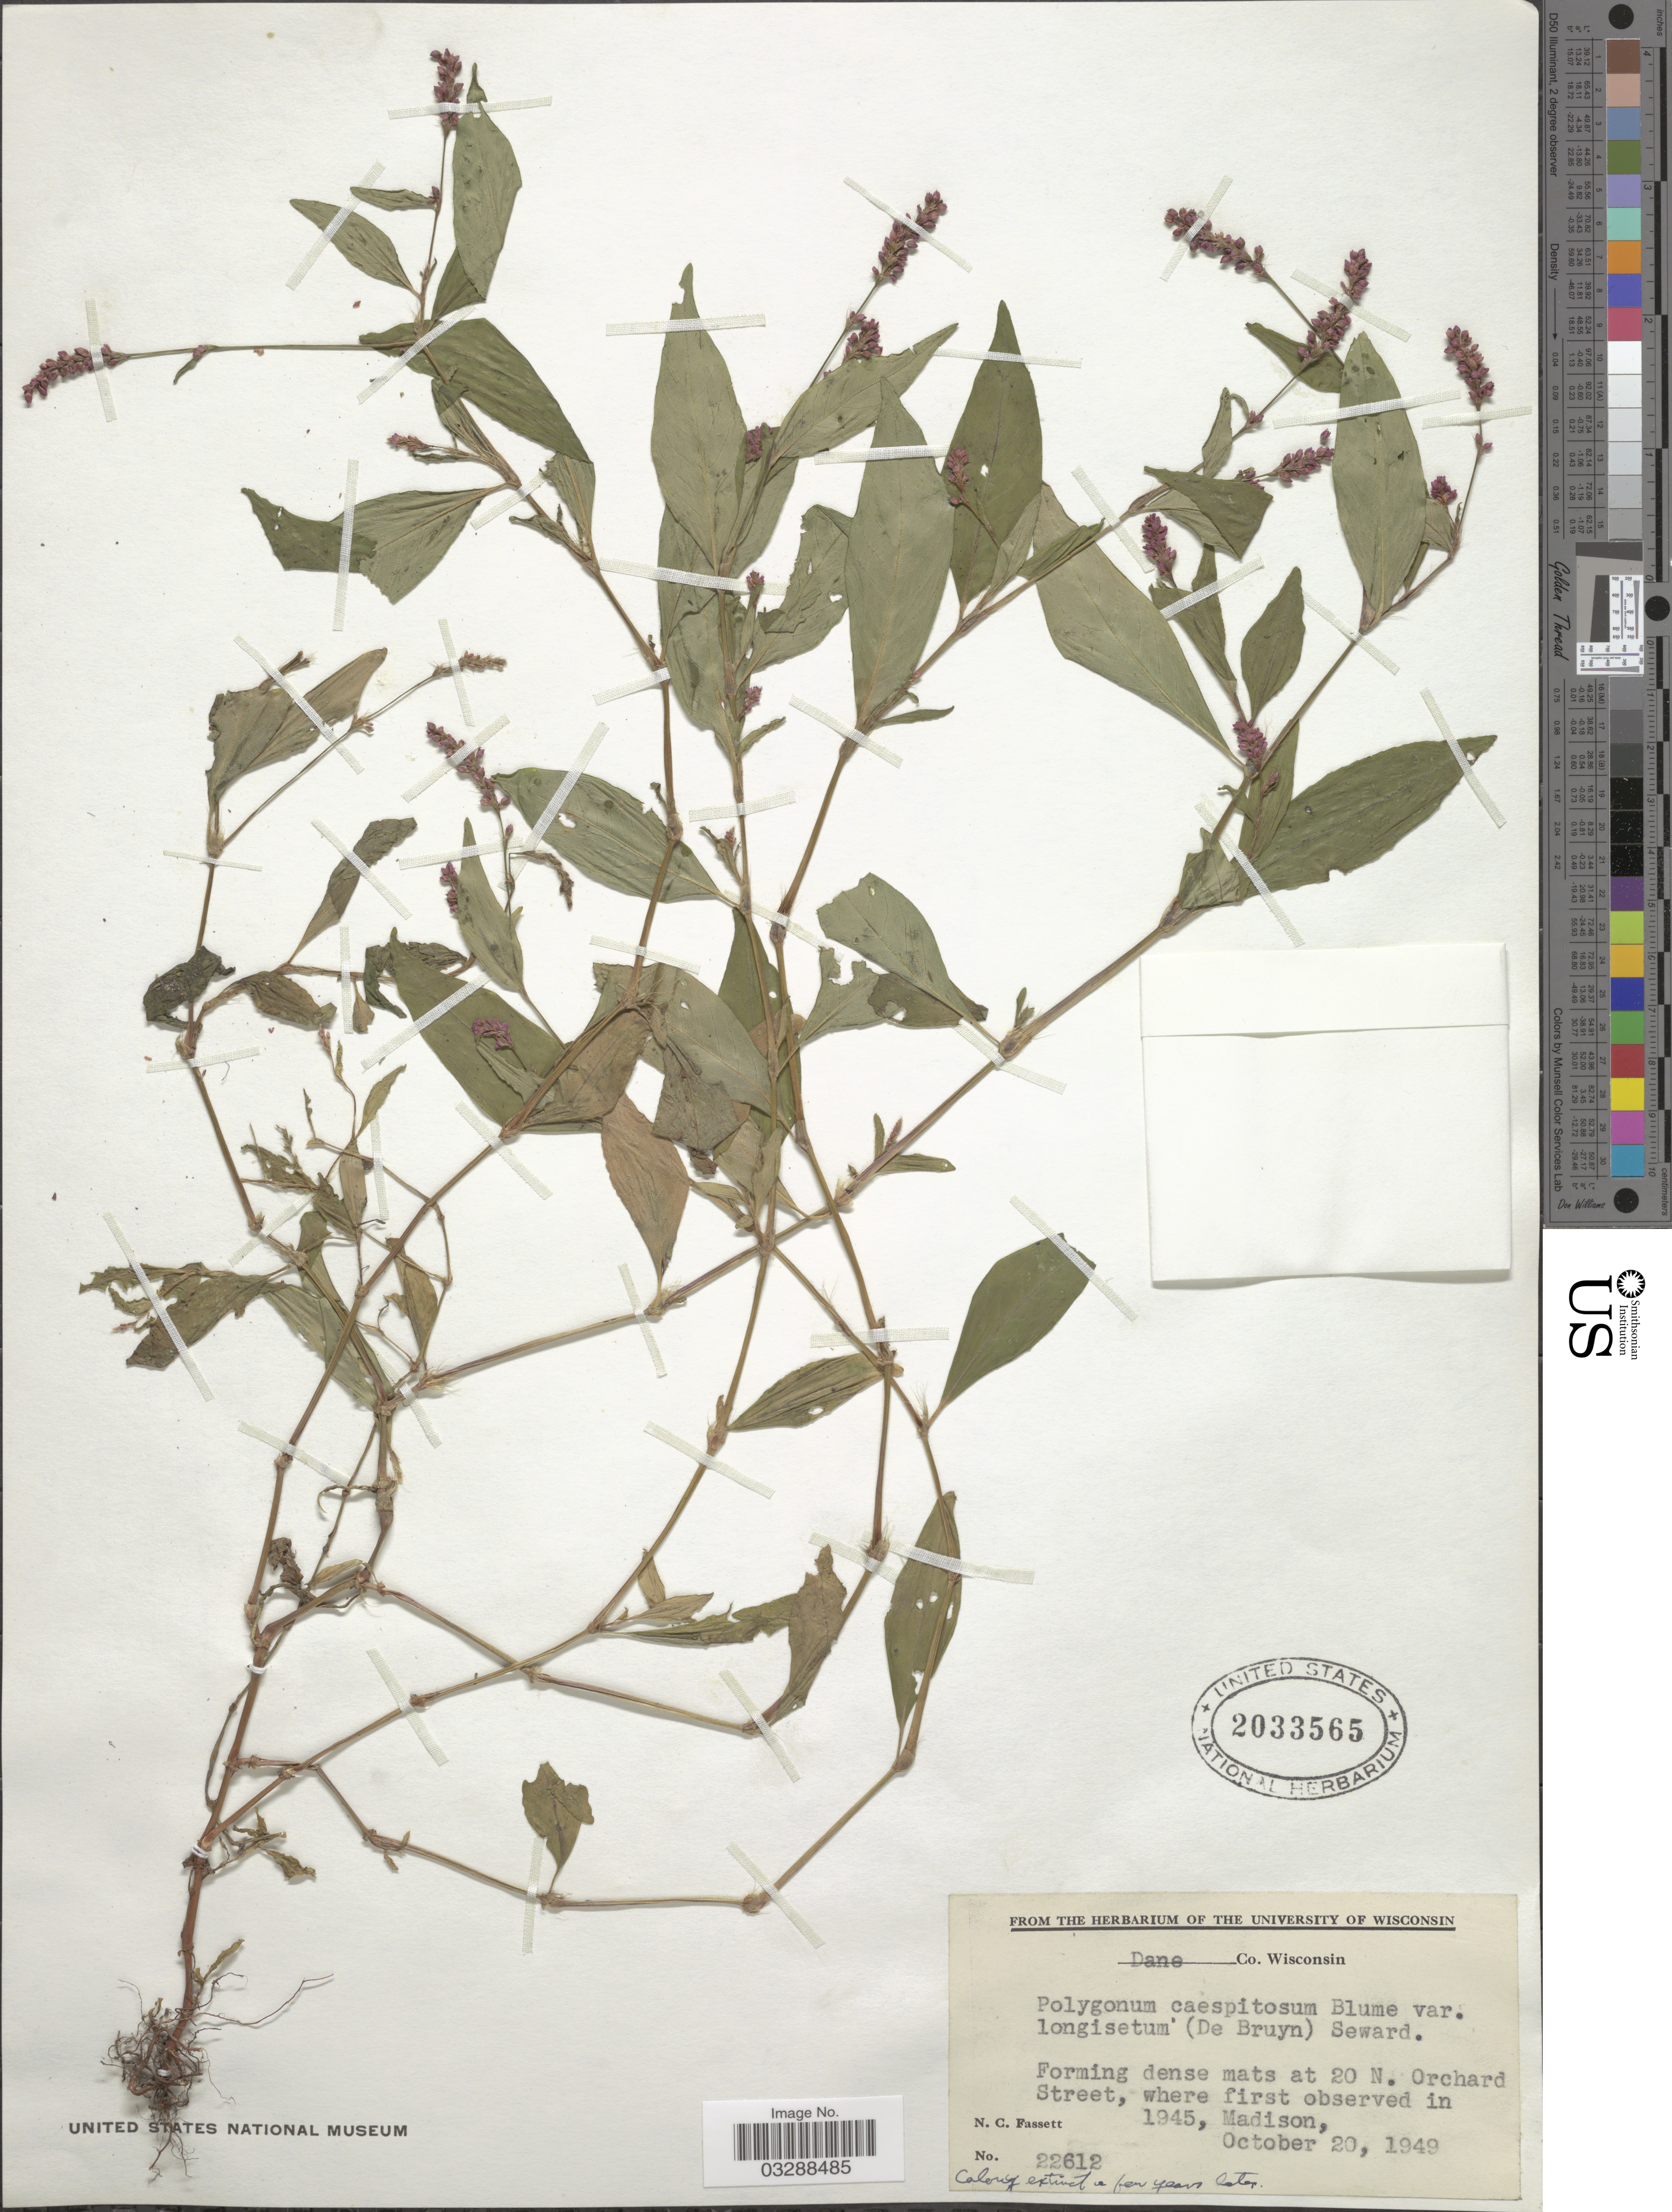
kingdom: Plantae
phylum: Tracheophyta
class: Magnoliopsida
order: Caryophyllales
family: Polygonaceae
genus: Persicaria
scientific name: Persicaria longiseta (Bruijn) Kitag.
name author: (Bruijn &) Kitag.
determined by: Atha, D. E.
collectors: N. C. Fassett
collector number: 22612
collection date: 1949-10-20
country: United States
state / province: Wisconsin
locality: Dane Co. Forming dense mats at 20 N. Orchard Street, where first observed in 1945, Madison.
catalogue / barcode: US 2033565